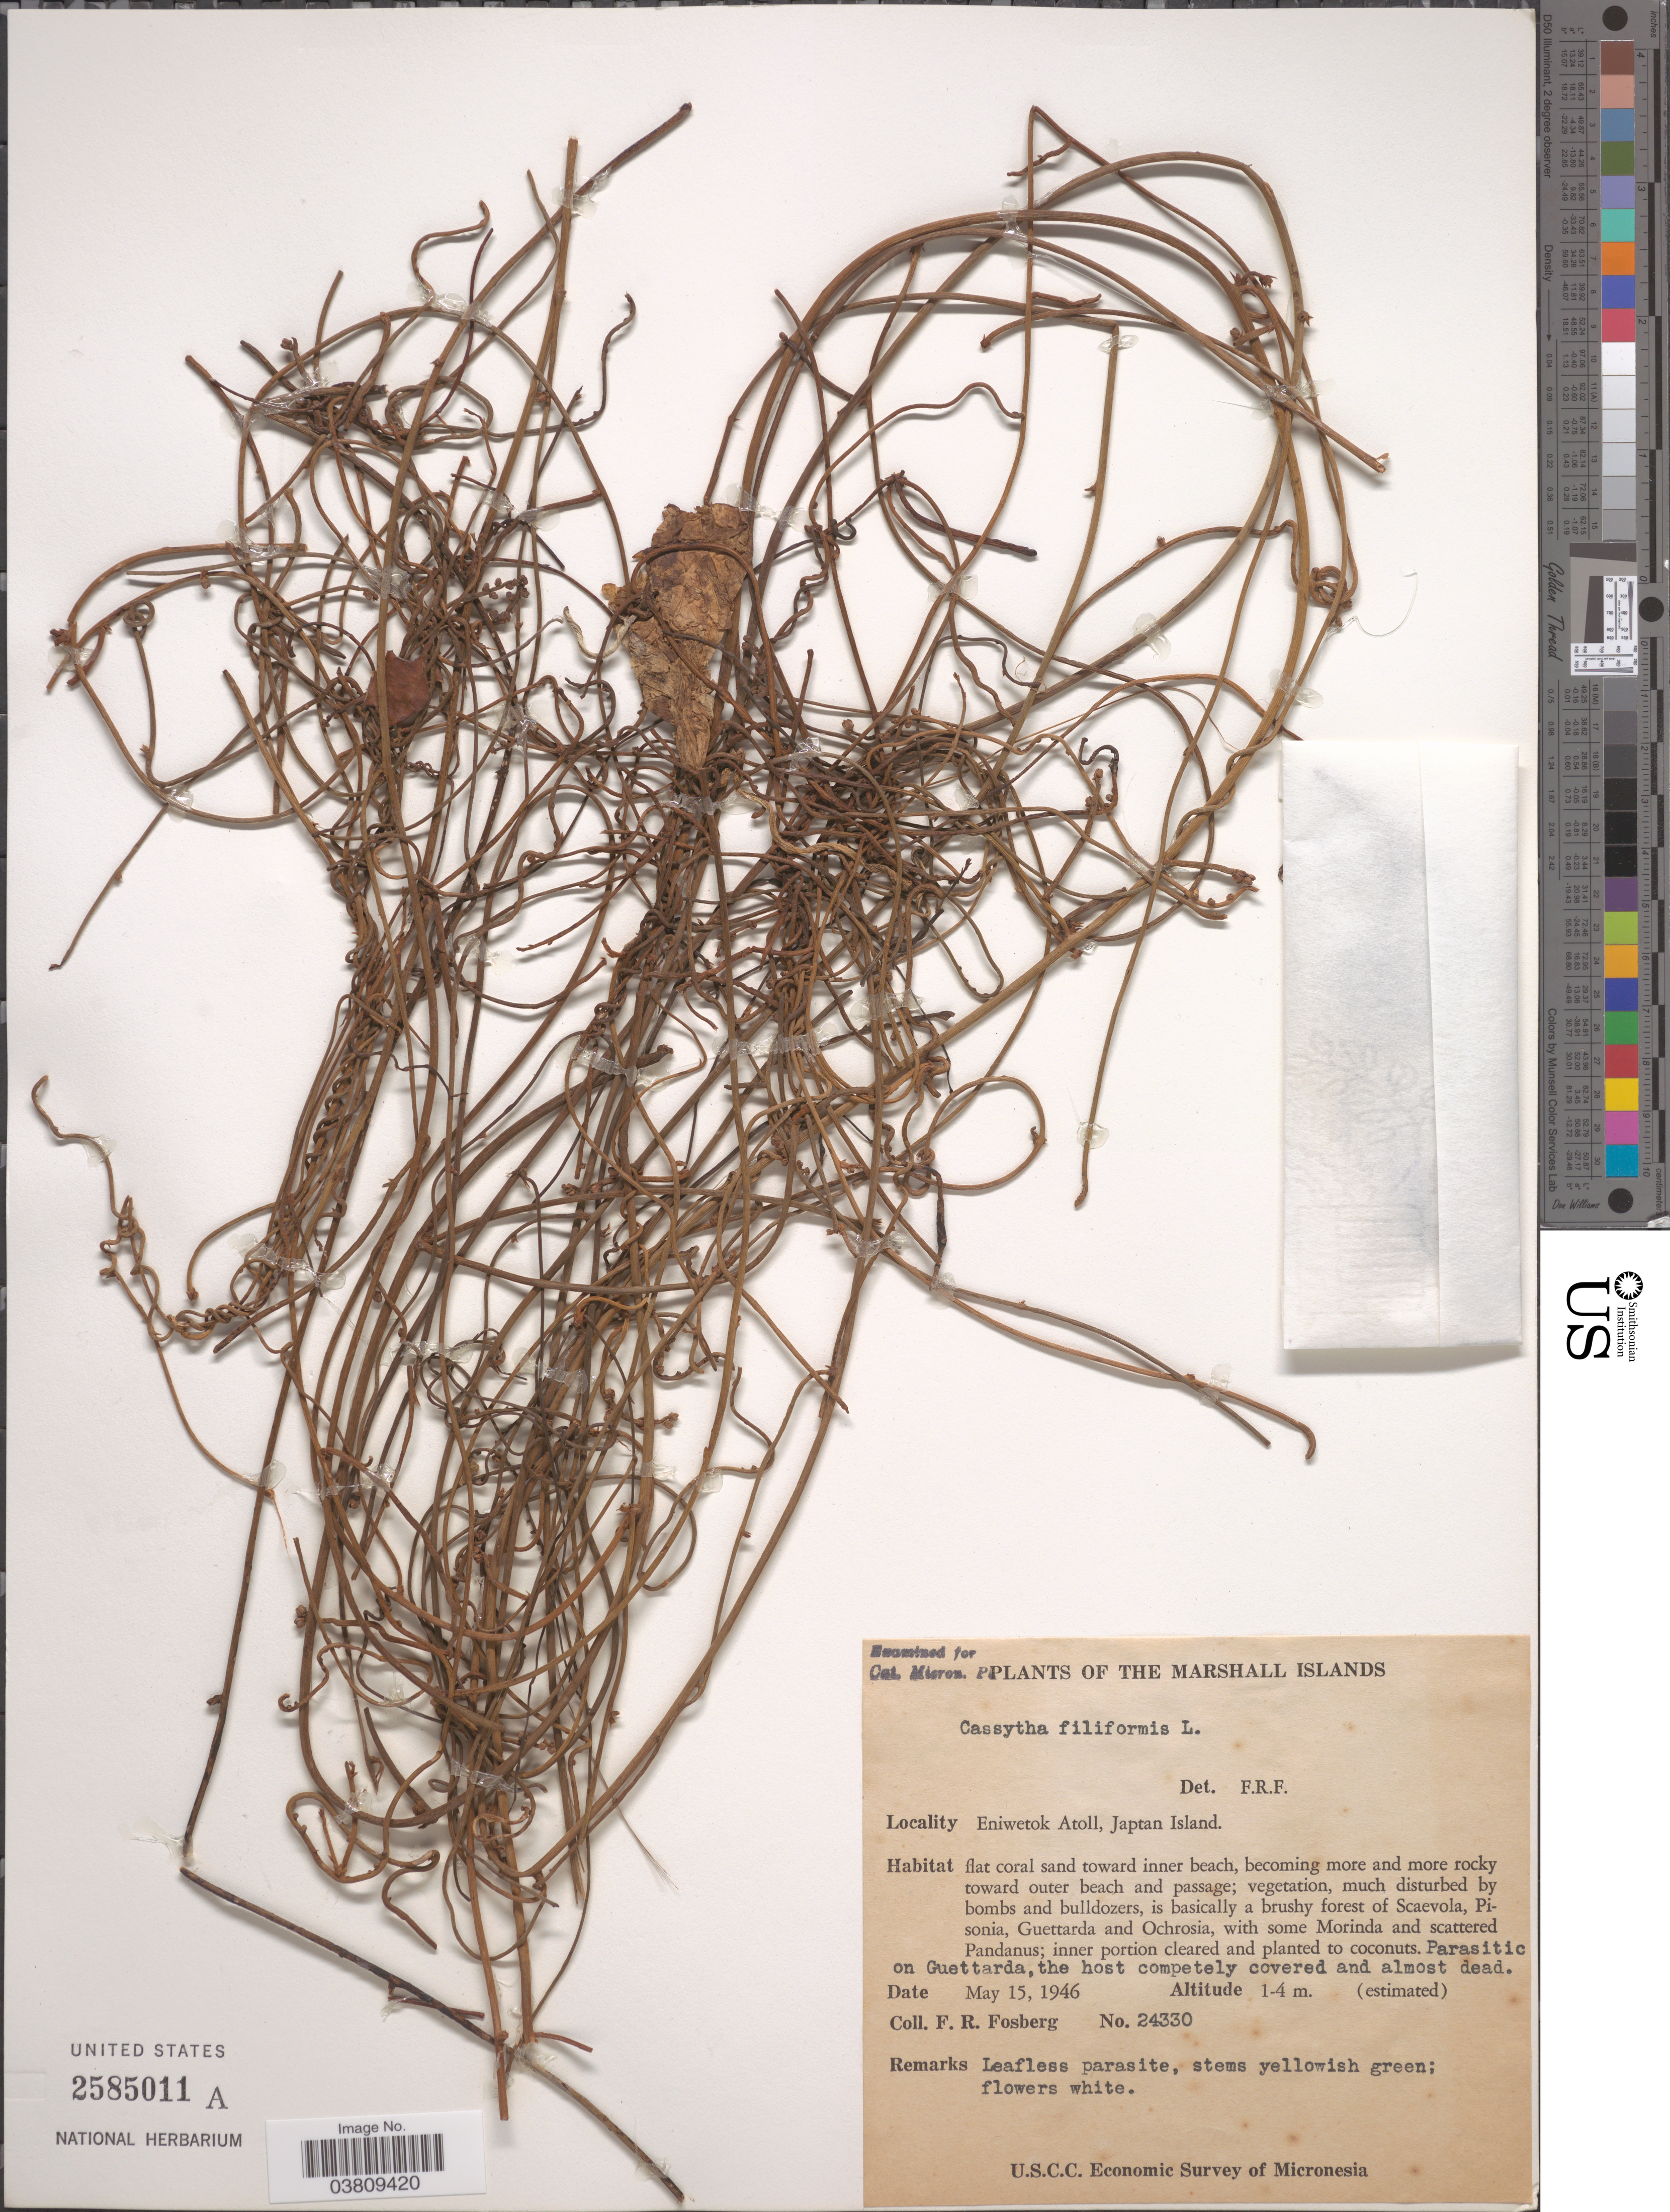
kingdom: Plantae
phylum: Tracheophyta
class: Magnoliopsida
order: Laurales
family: Lauraceae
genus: Cassytha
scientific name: Cassytha filiformis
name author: L.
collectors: F. R. Fosberg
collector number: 24330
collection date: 1946-05-15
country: Marshall Islands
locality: Eniwetok Atoll, Japtan Island.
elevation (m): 1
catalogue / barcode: US 2585011A